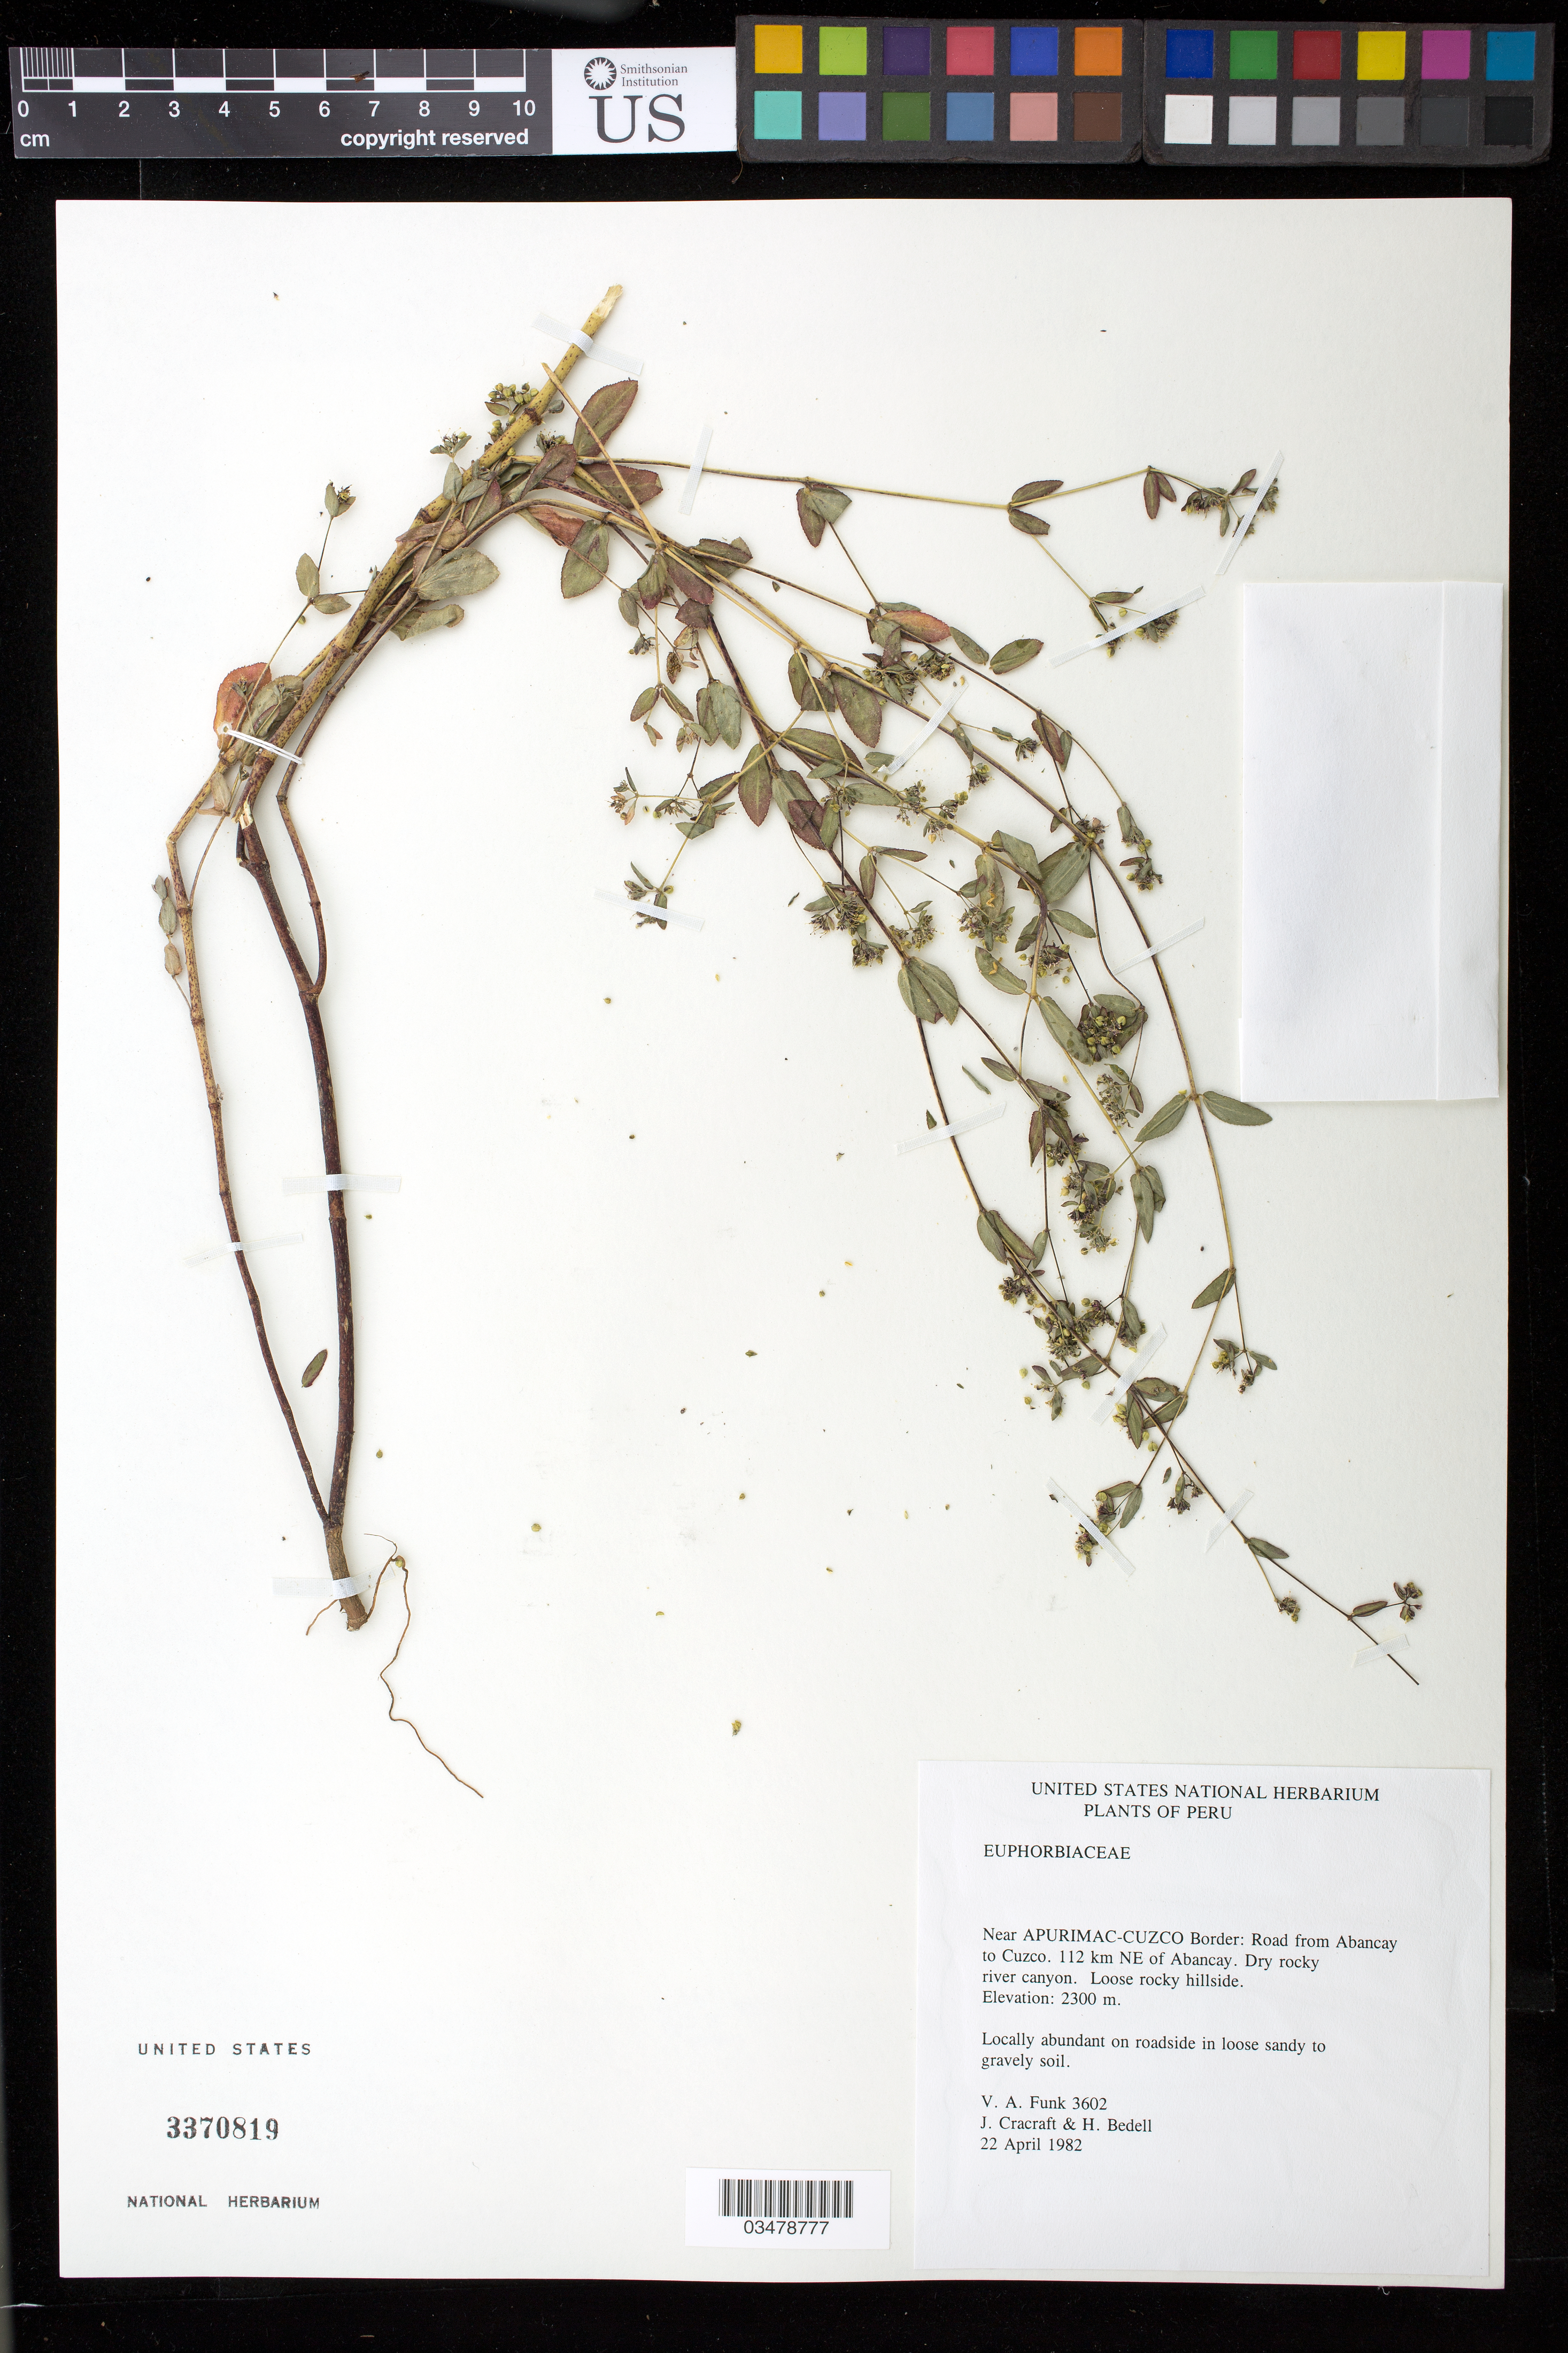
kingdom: Plantae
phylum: Tracheophyta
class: Magnoliopsida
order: Malpighiales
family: Euphorbiaceae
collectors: V. Funk, J. L. Cracraft & H. Bedell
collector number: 3602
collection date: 1982-04-22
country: Peru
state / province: Apurímac / Cusco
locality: Along border: Road from Abancay to Cuzco. 112 km NE of Abancay.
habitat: Dry rocky river canyon; loose rocky hillside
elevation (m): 2300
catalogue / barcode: US 3370819